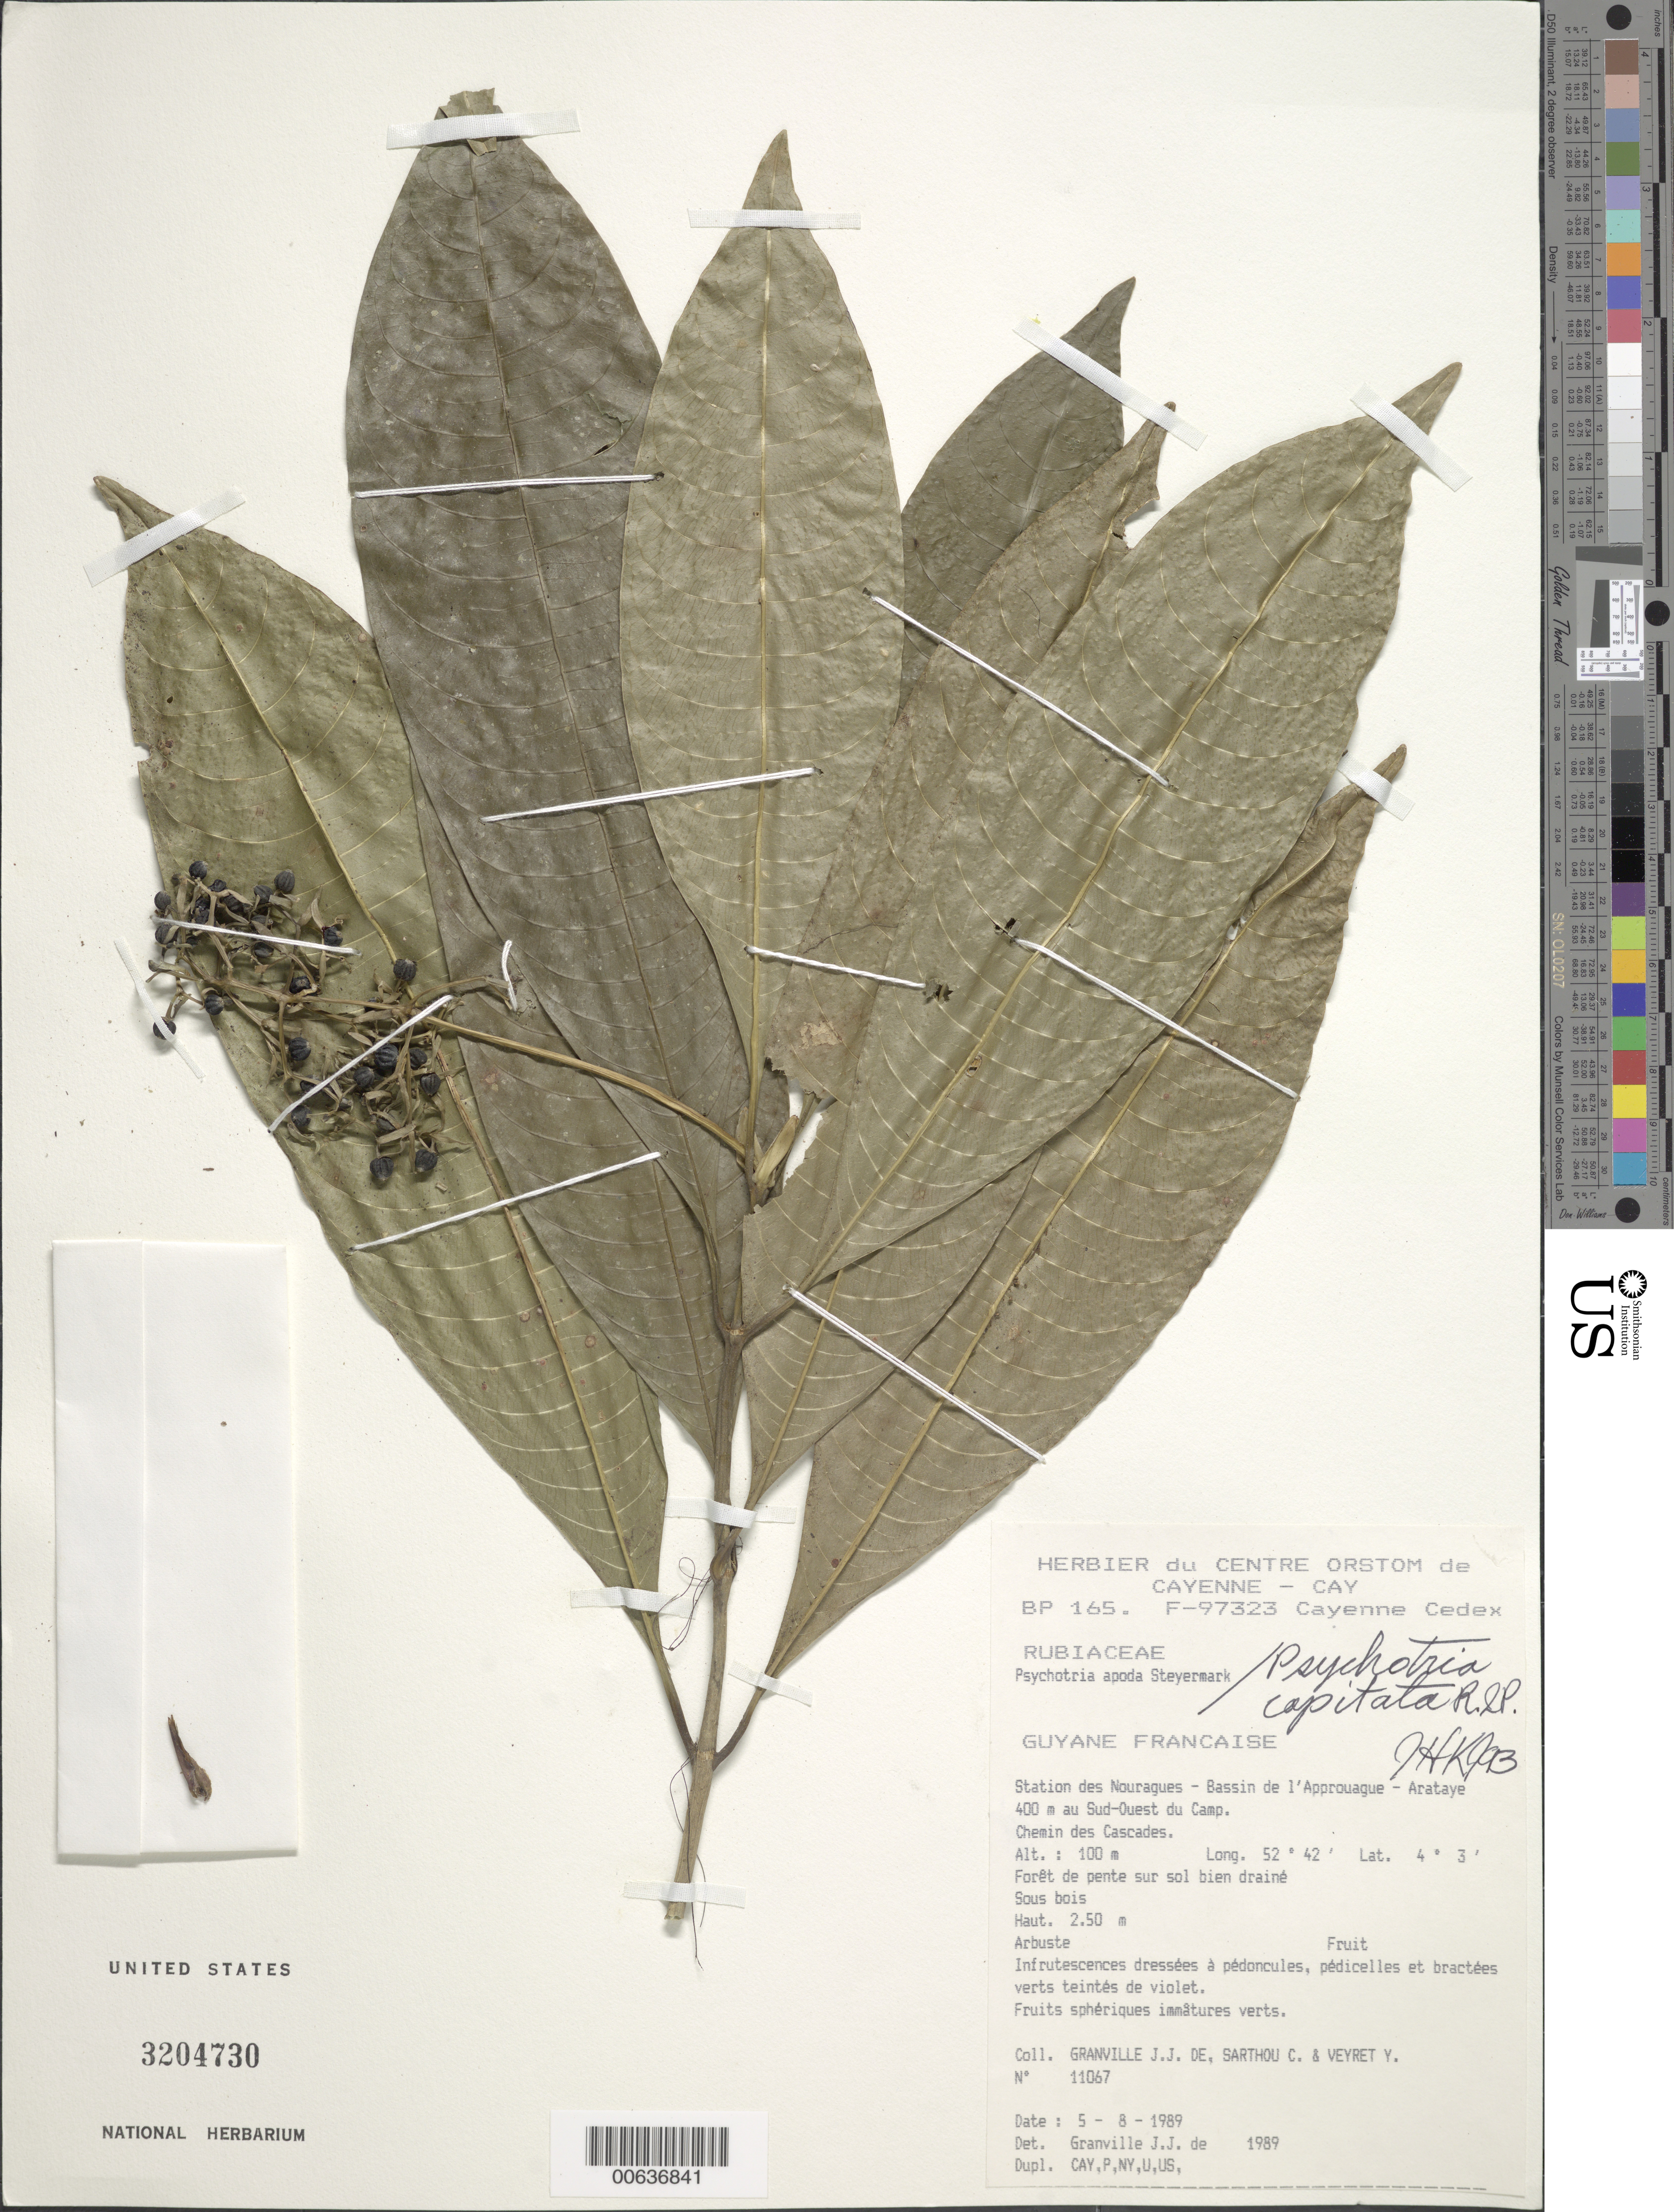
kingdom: Plantae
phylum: Tracheophyta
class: Magnoliopsida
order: Gentianales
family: Rubiaceae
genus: Palicourea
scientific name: Palicourea violacea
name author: (Aubl.) A. Rich.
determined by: Kirkbride, J. H., Jr.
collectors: J.-J. de Granville, C. Sarthou & Y. Veyret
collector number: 11067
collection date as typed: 5-Aug-89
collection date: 1989-08-05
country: French Guiana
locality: Station des Nouragues, Bassin de l'Approuague, Arataye, 400 m au Sud-Ouest du Camp, Chemin des Cascades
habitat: Forêt de pente sur sol bien drainé, sous bois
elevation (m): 100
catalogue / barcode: US 3204730